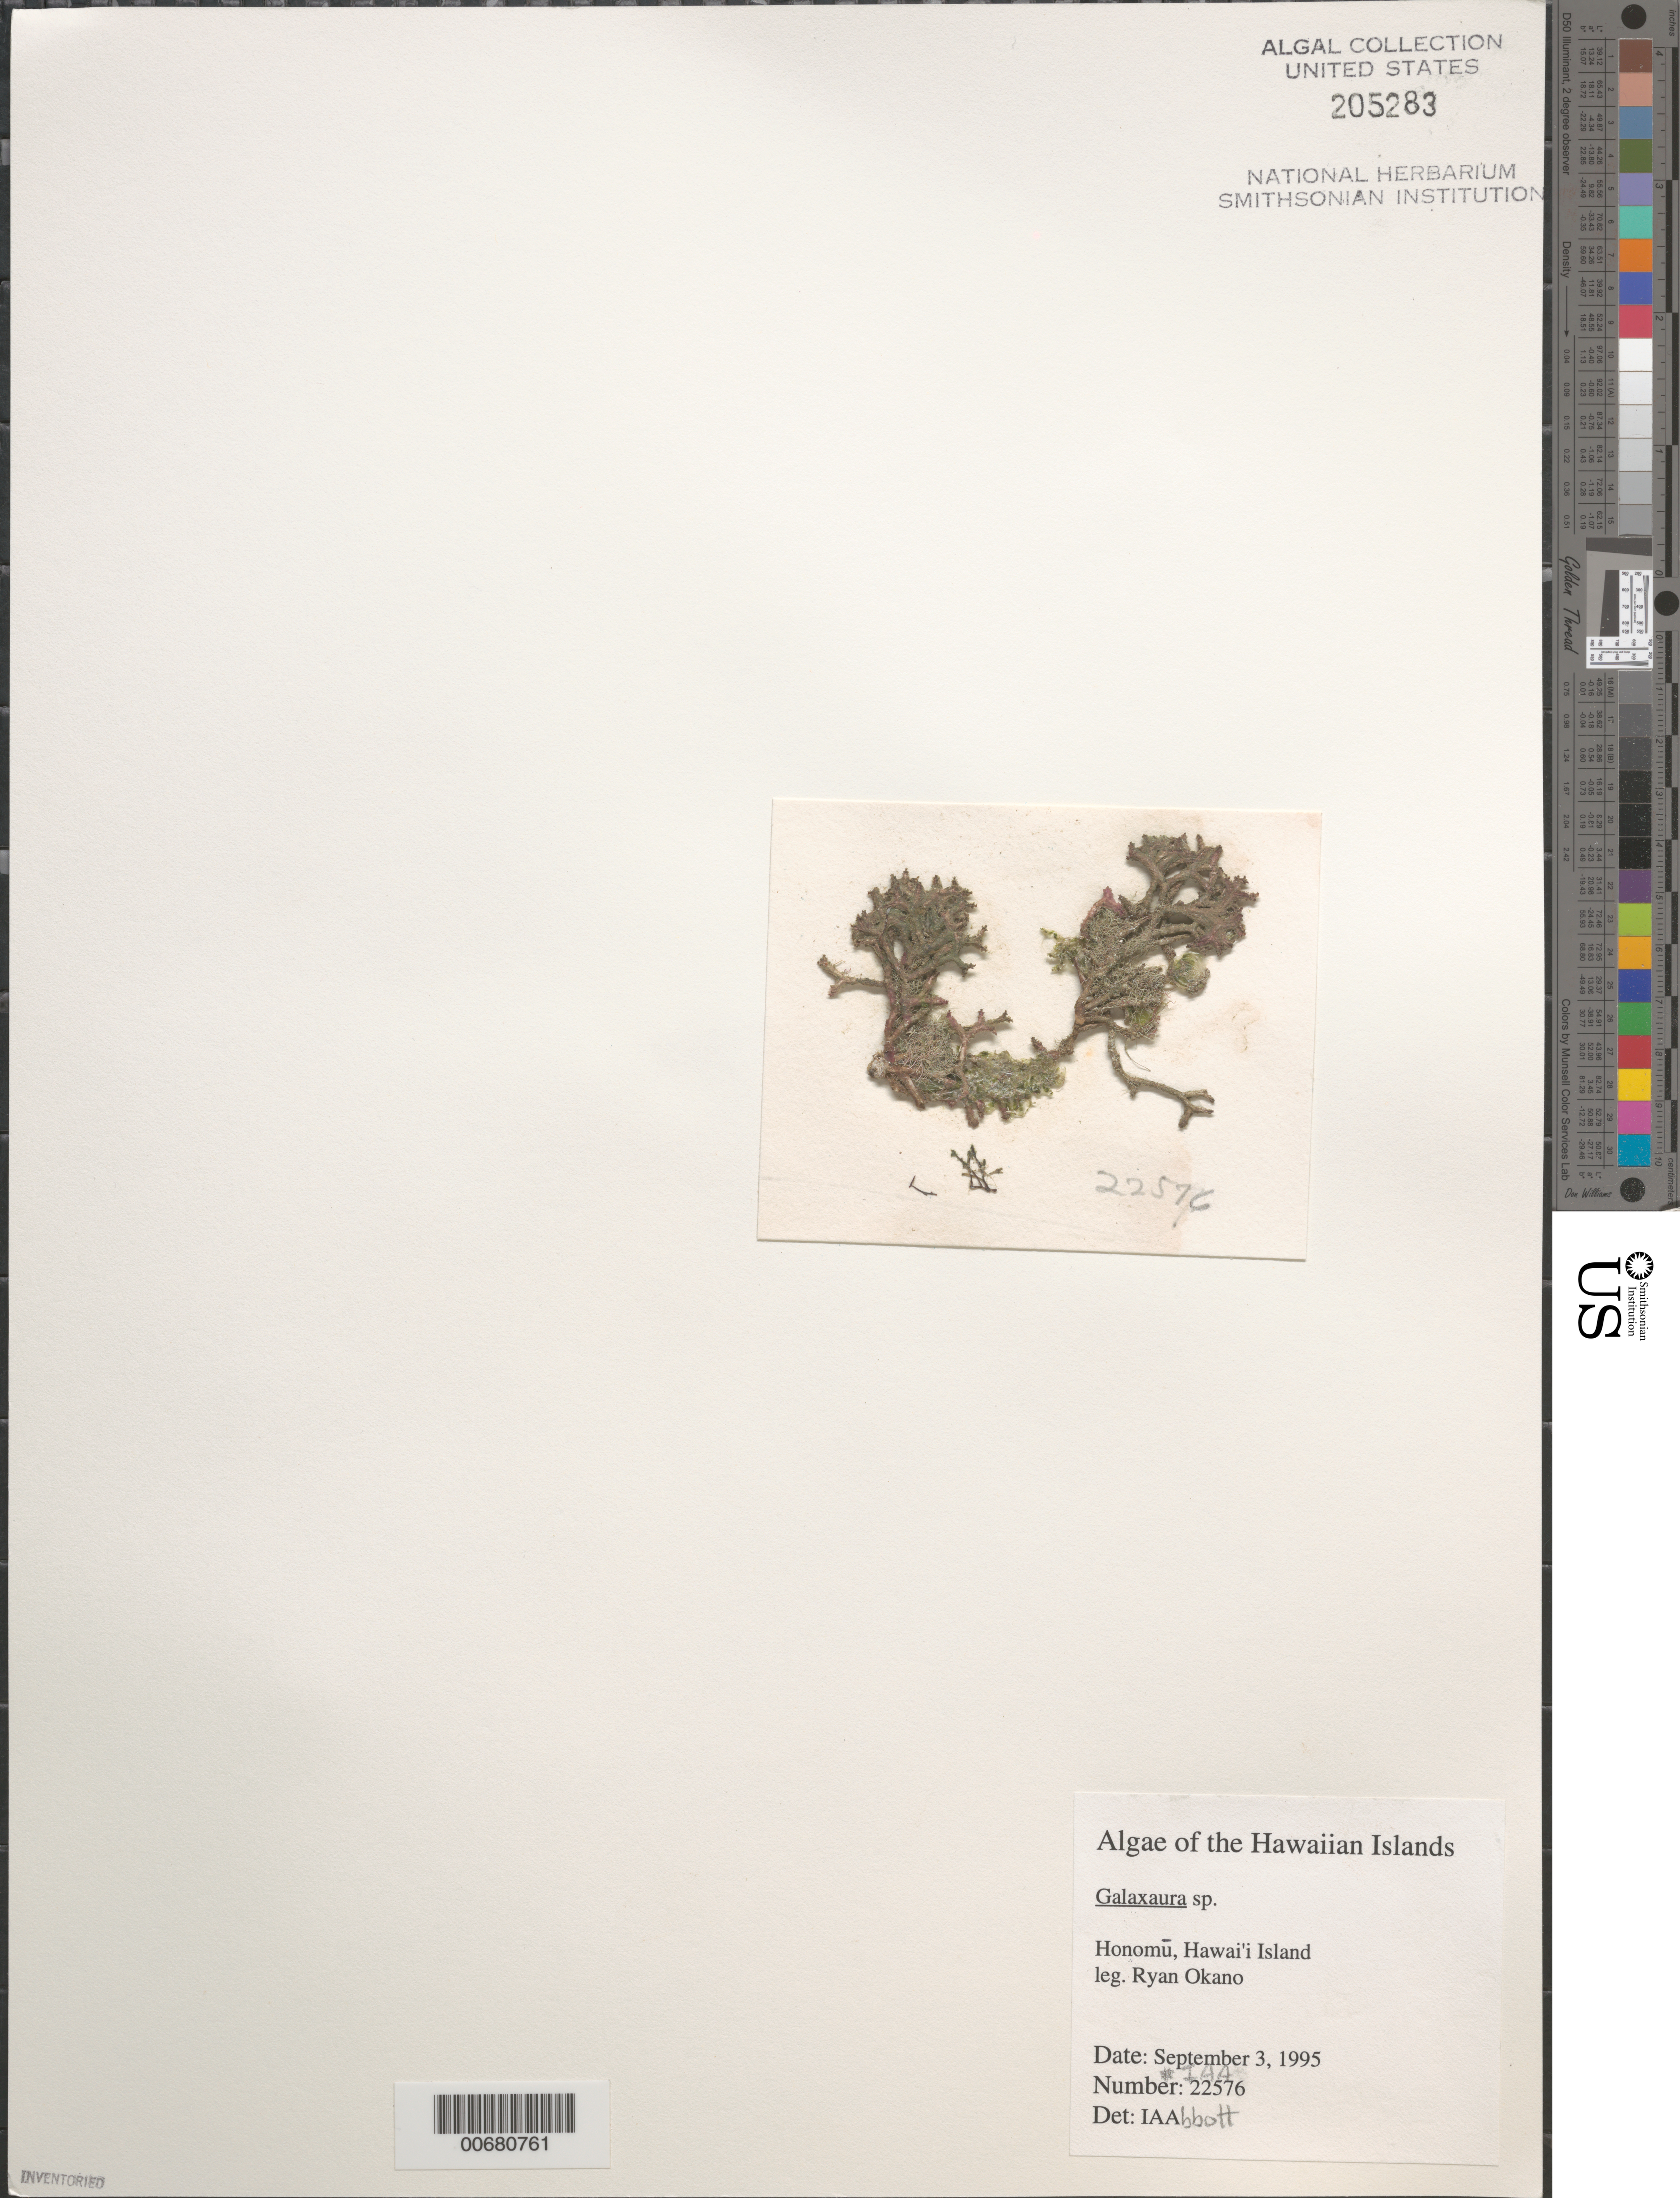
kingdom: Plantae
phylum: Rhodophyta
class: Florideophyceae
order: Nemaliales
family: Galaxauraceae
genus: Galaxaura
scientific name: Galaxaura sp.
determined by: Abbott, Isabella A.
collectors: R. Okano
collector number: IAA 22576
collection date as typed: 03 Sep 1995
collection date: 1995-09-03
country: United States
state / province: Hawaii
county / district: Hawaii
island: Hawaii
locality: Honomu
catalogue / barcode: US 205283